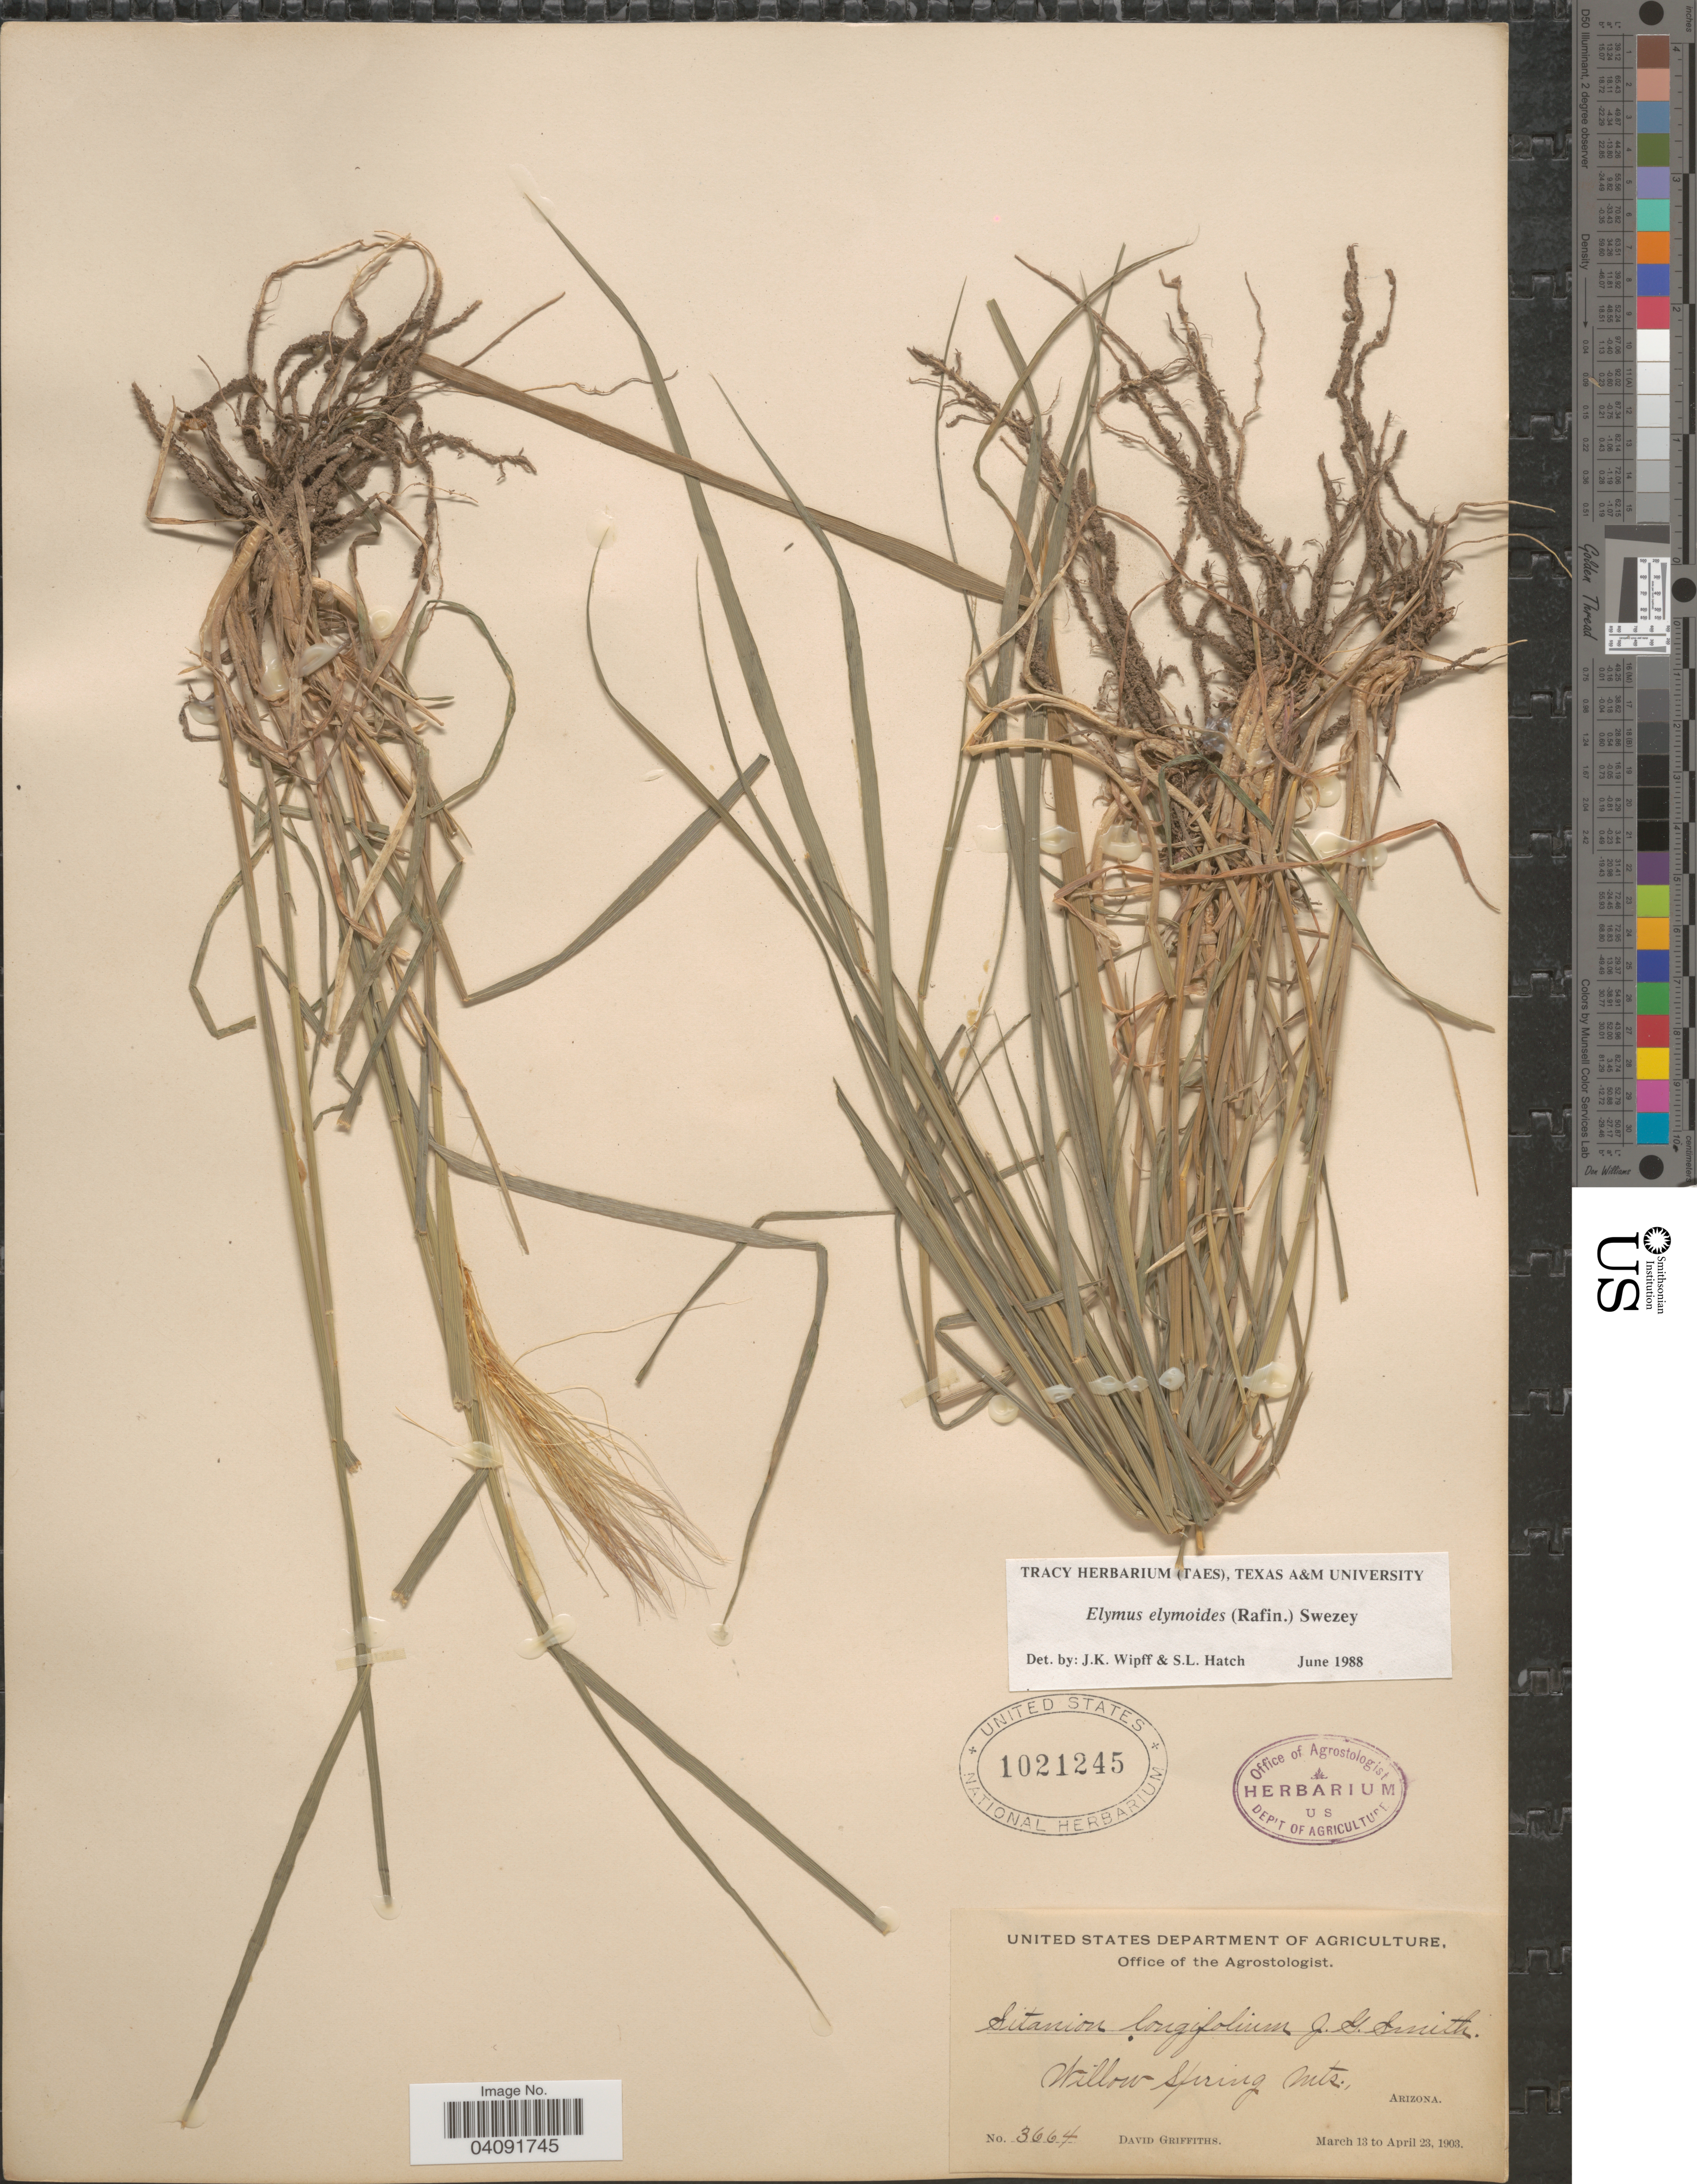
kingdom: Plantae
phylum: Tracheophyta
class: Liliopsida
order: Poales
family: Poaceae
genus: Elymus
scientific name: Elymus elymoides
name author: (Raf.) Swezey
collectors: D. Griffiths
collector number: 3664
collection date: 1903-03-13/1903-04-23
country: United States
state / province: Arizona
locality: Willow Spring Mts.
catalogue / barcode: US 1021245